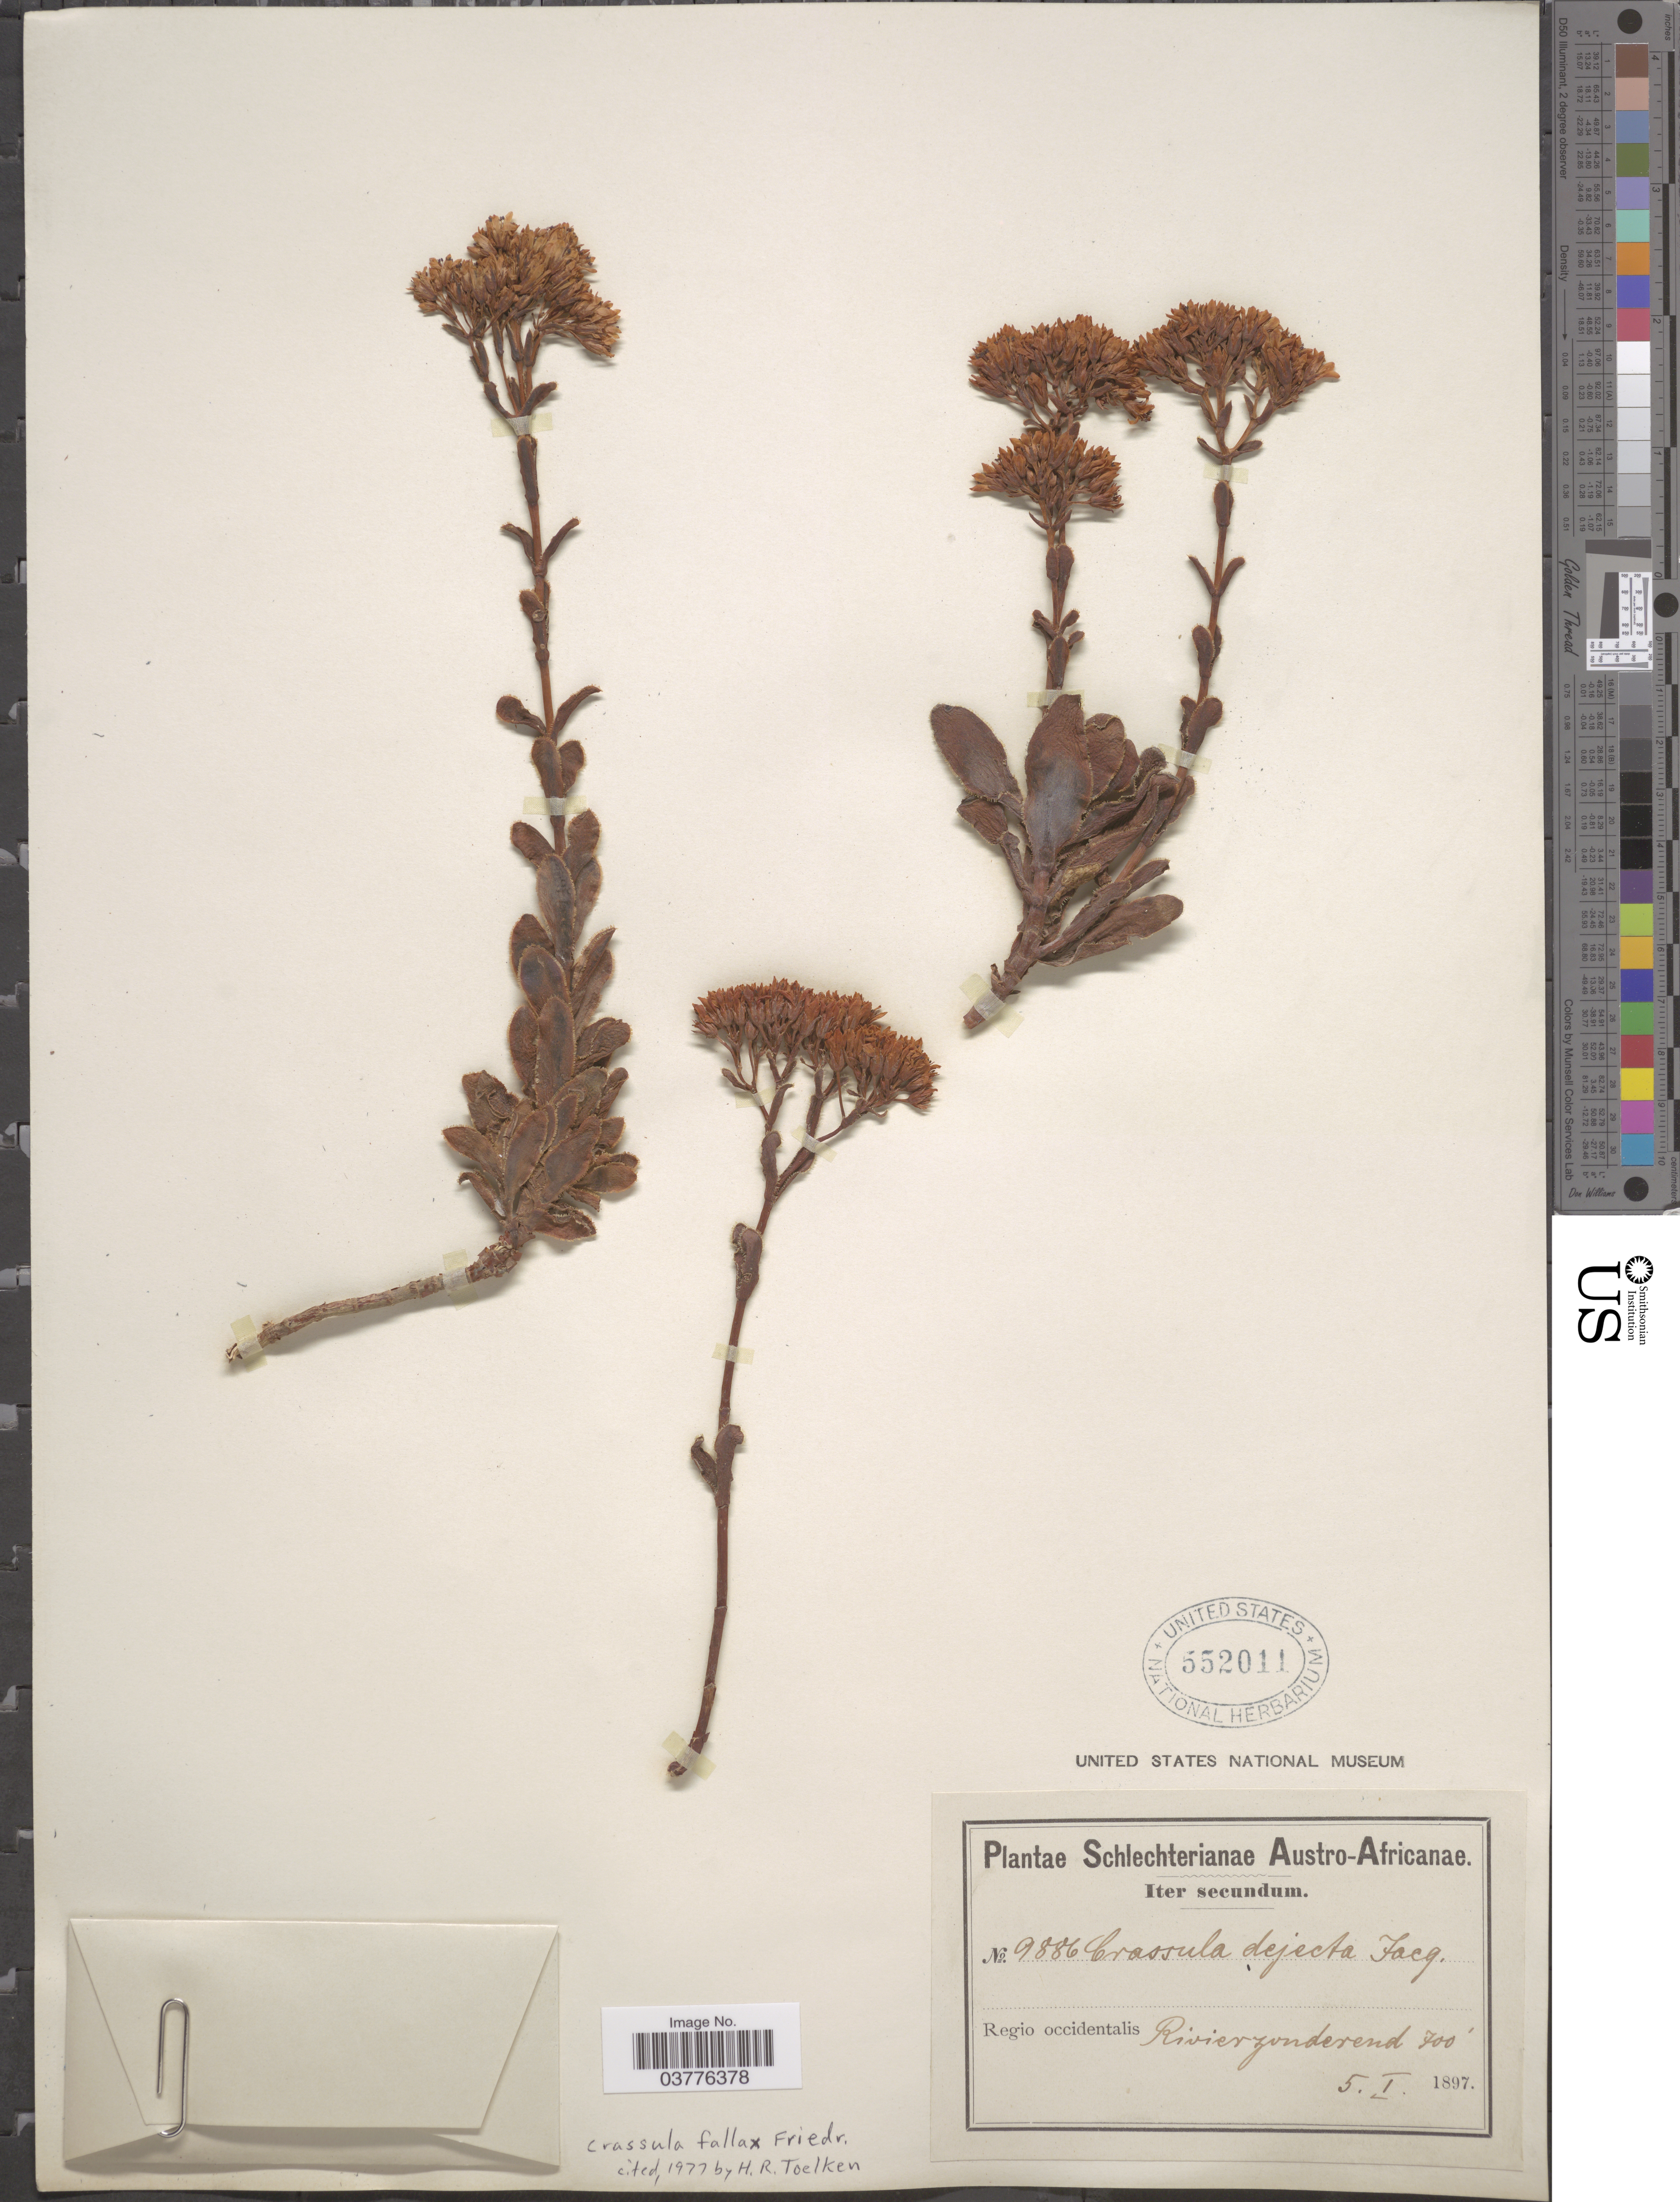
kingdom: Plantae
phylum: Tracheophyta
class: Magnoliopsida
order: Saxifragales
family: Crassulaceae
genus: Crassula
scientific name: Crassula fallax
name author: Friedrich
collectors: Schlechter, --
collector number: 9886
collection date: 1897-01-05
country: South Africa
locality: Austro-Africanae. Regio occidentalis. Rivier zonderend.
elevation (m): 213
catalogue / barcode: US 552011